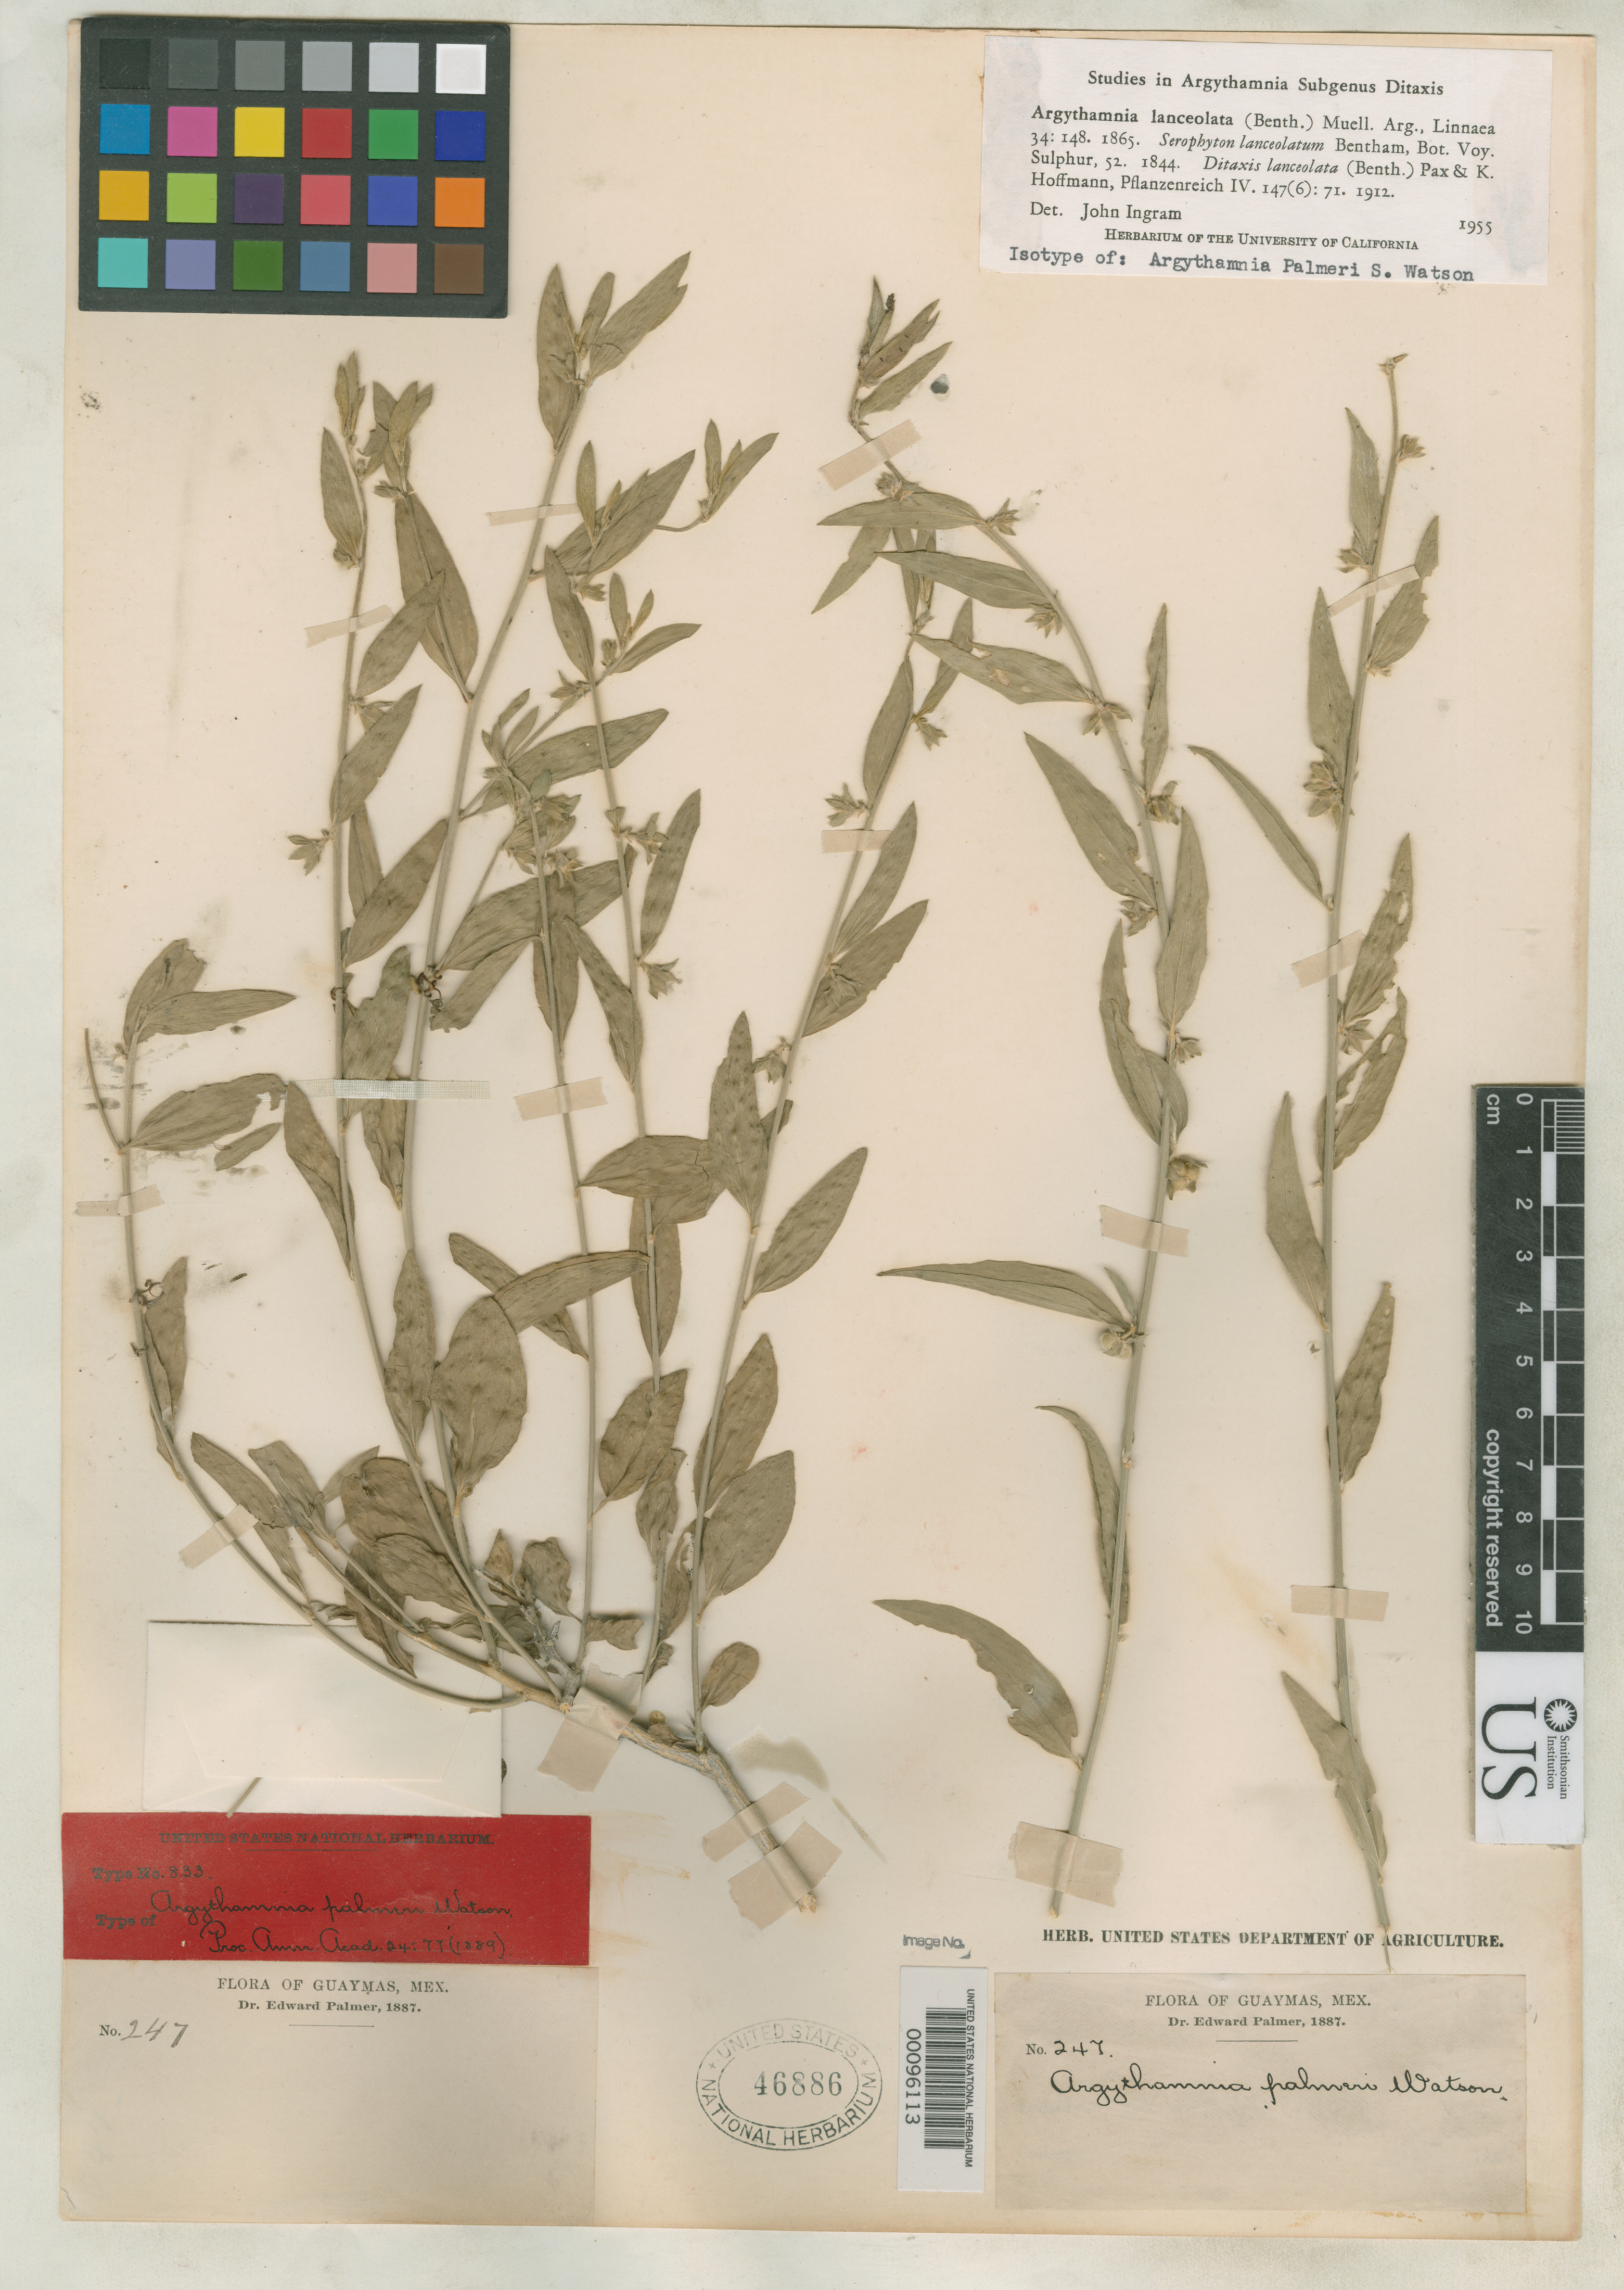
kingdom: Plantae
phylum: Tracheophyta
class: Magnoliopsida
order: Malpighiales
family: Euphorbiaceae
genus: Argythamnia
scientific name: Argythamnia palmeri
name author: S. Watson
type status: Isotype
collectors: E. Palmer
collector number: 247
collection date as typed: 1887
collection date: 1887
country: Mexico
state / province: Sonora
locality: Guaymas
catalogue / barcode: US 46886